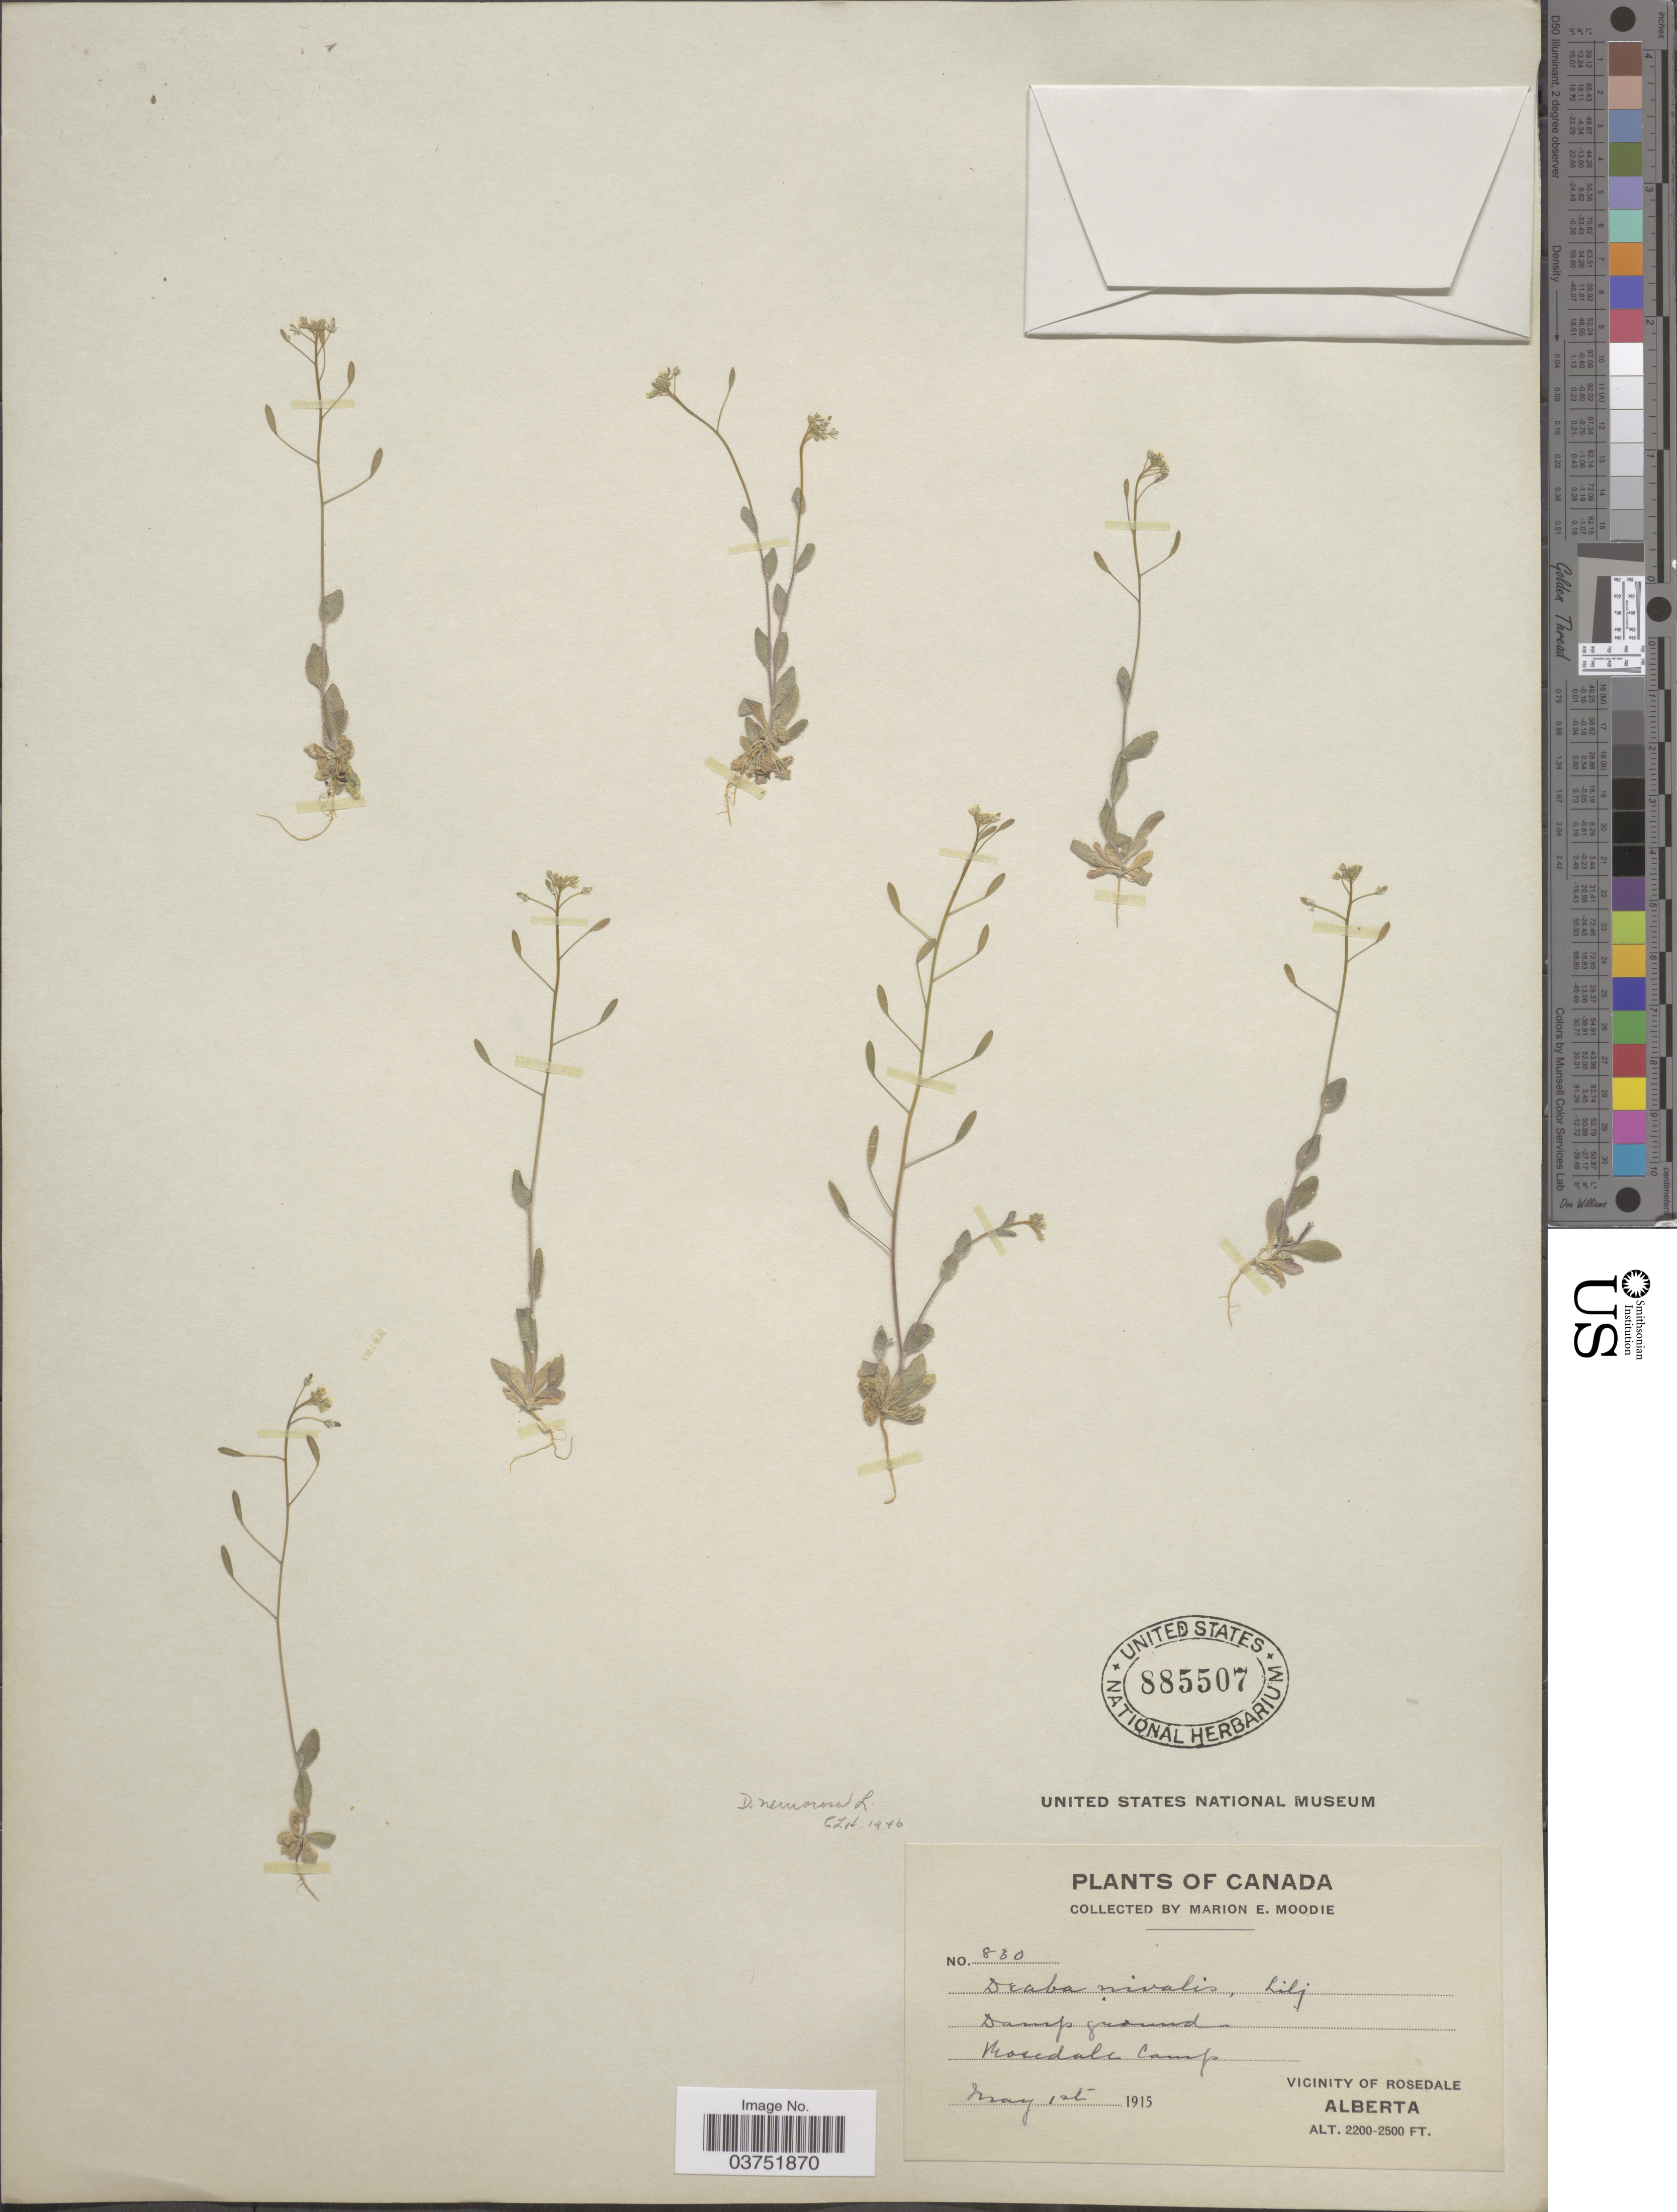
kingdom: Plantae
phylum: Tracheophyta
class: Magnoliopsida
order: Brassicales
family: Brassicaceae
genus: Draba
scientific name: Draba nemorosa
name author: L.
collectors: M. E. Moodie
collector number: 830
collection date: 1915-05-01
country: Canada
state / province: Alberta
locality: Rosedale Camp. Vicinity of Rosedale.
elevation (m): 671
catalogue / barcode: US 885507